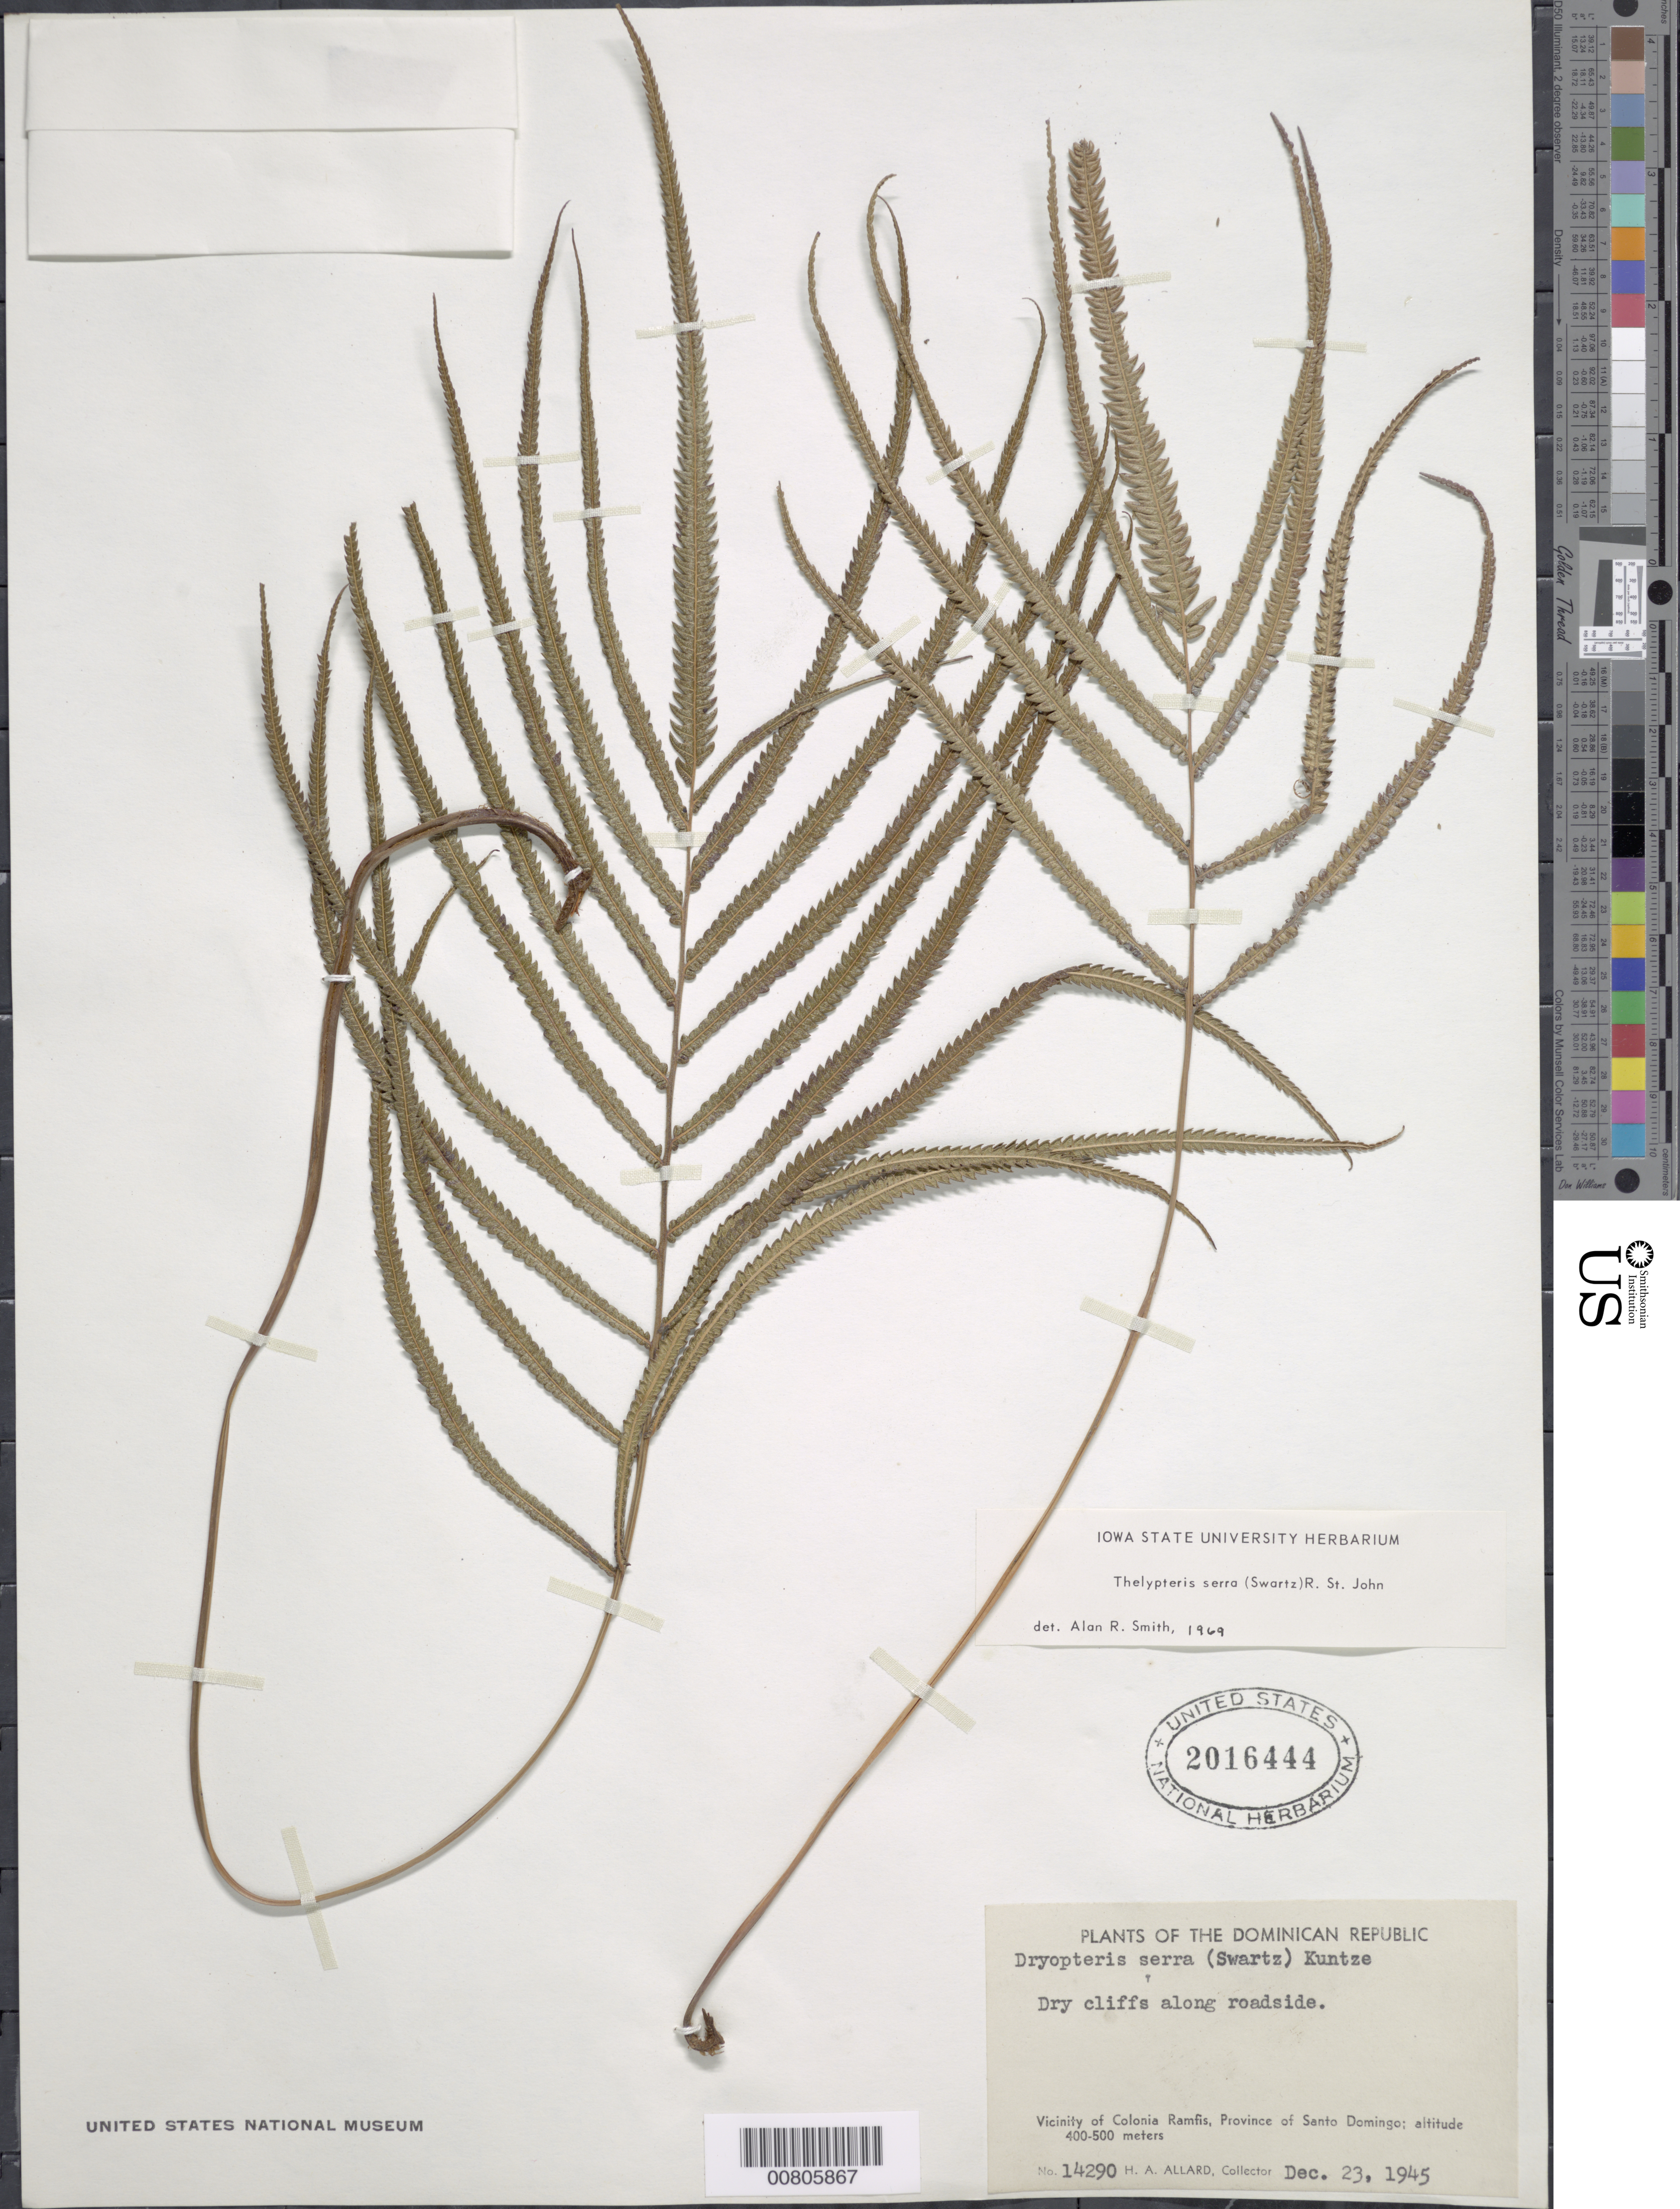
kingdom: Plantae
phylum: Tracheophyta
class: Polypodiopsida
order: Polypodiales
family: Thelypteridaceae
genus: Christella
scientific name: Christella serra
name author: (Sw.) Holttum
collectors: H. A. Allard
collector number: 14290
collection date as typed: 23 Dec 1945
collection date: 1945-12-23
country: Dominican Republic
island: Hispaniola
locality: Prov. Santo Domingo, Colonia Ramfis vicinity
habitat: Dry cliffs along roadside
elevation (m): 400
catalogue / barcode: US 2016444